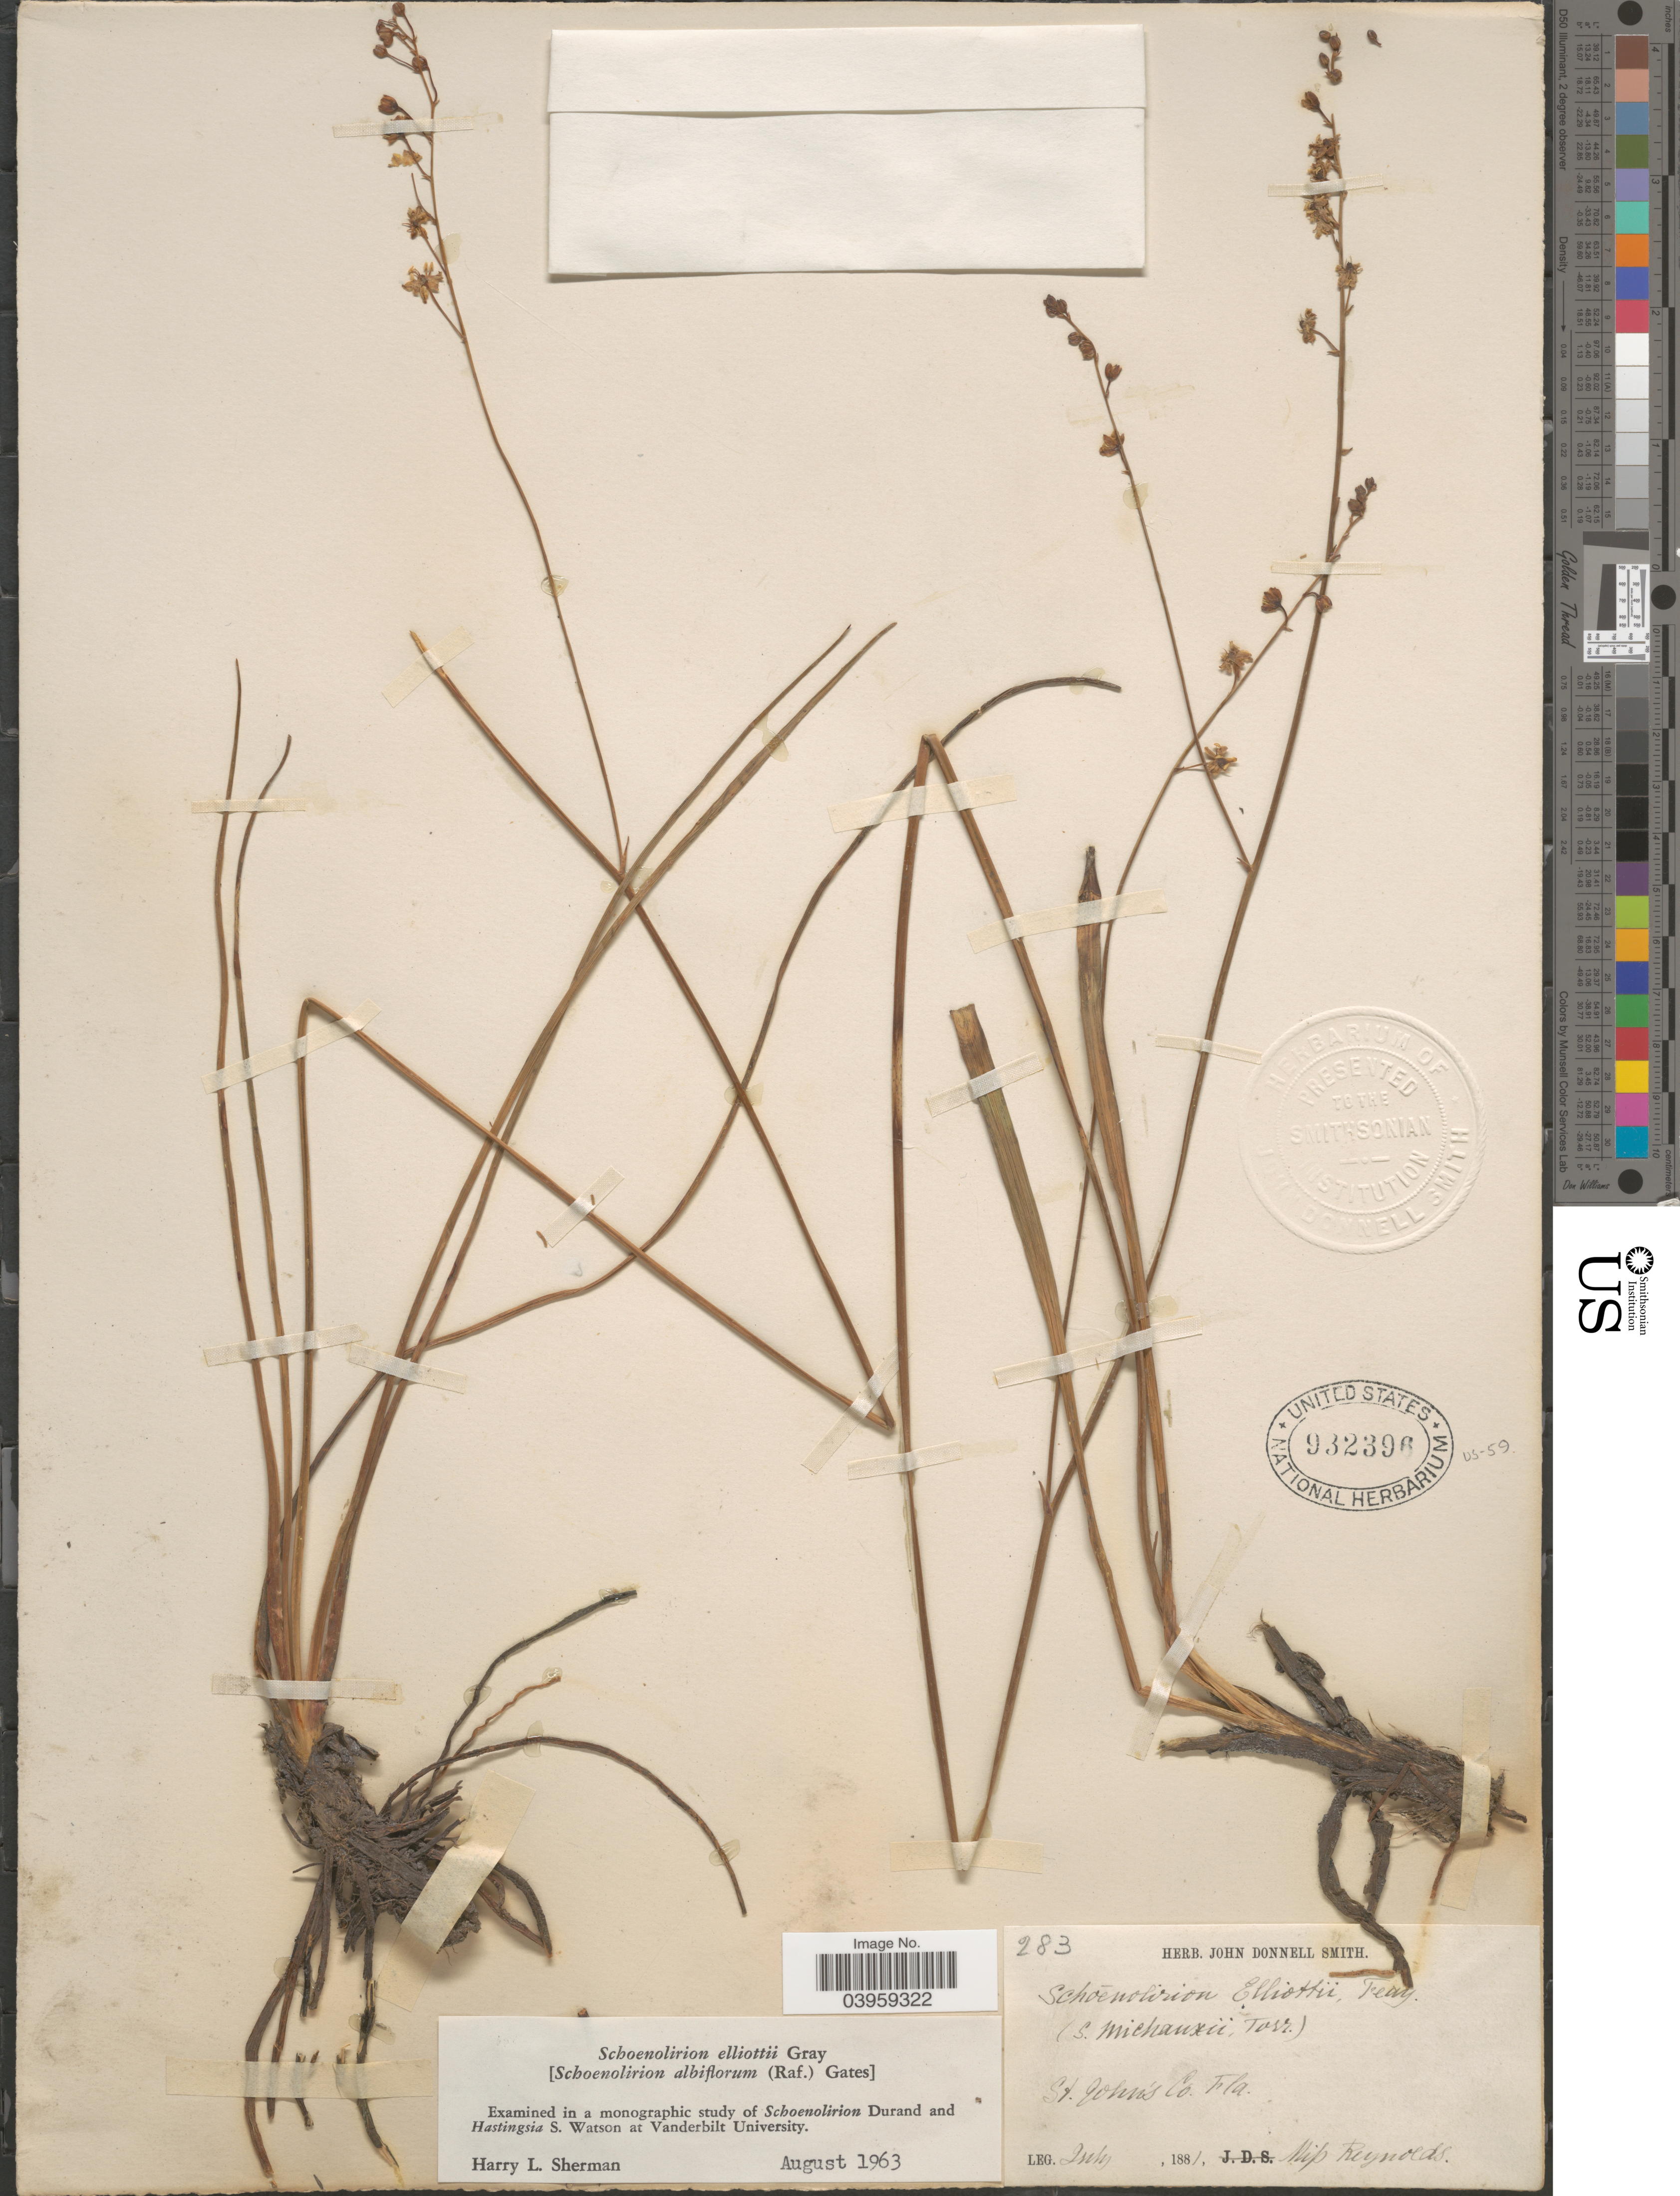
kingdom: Plantae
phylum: Tracheophyta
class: Liliopsida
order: Asparagales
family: Asparagaceae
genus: Schoenolirion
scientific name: Schoenolirion elliottii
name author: A. Gray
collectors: Miss Reynolds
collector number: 283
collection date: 1881-07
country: United States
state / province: Florida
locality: St. John's Co.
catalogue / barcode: US 932396